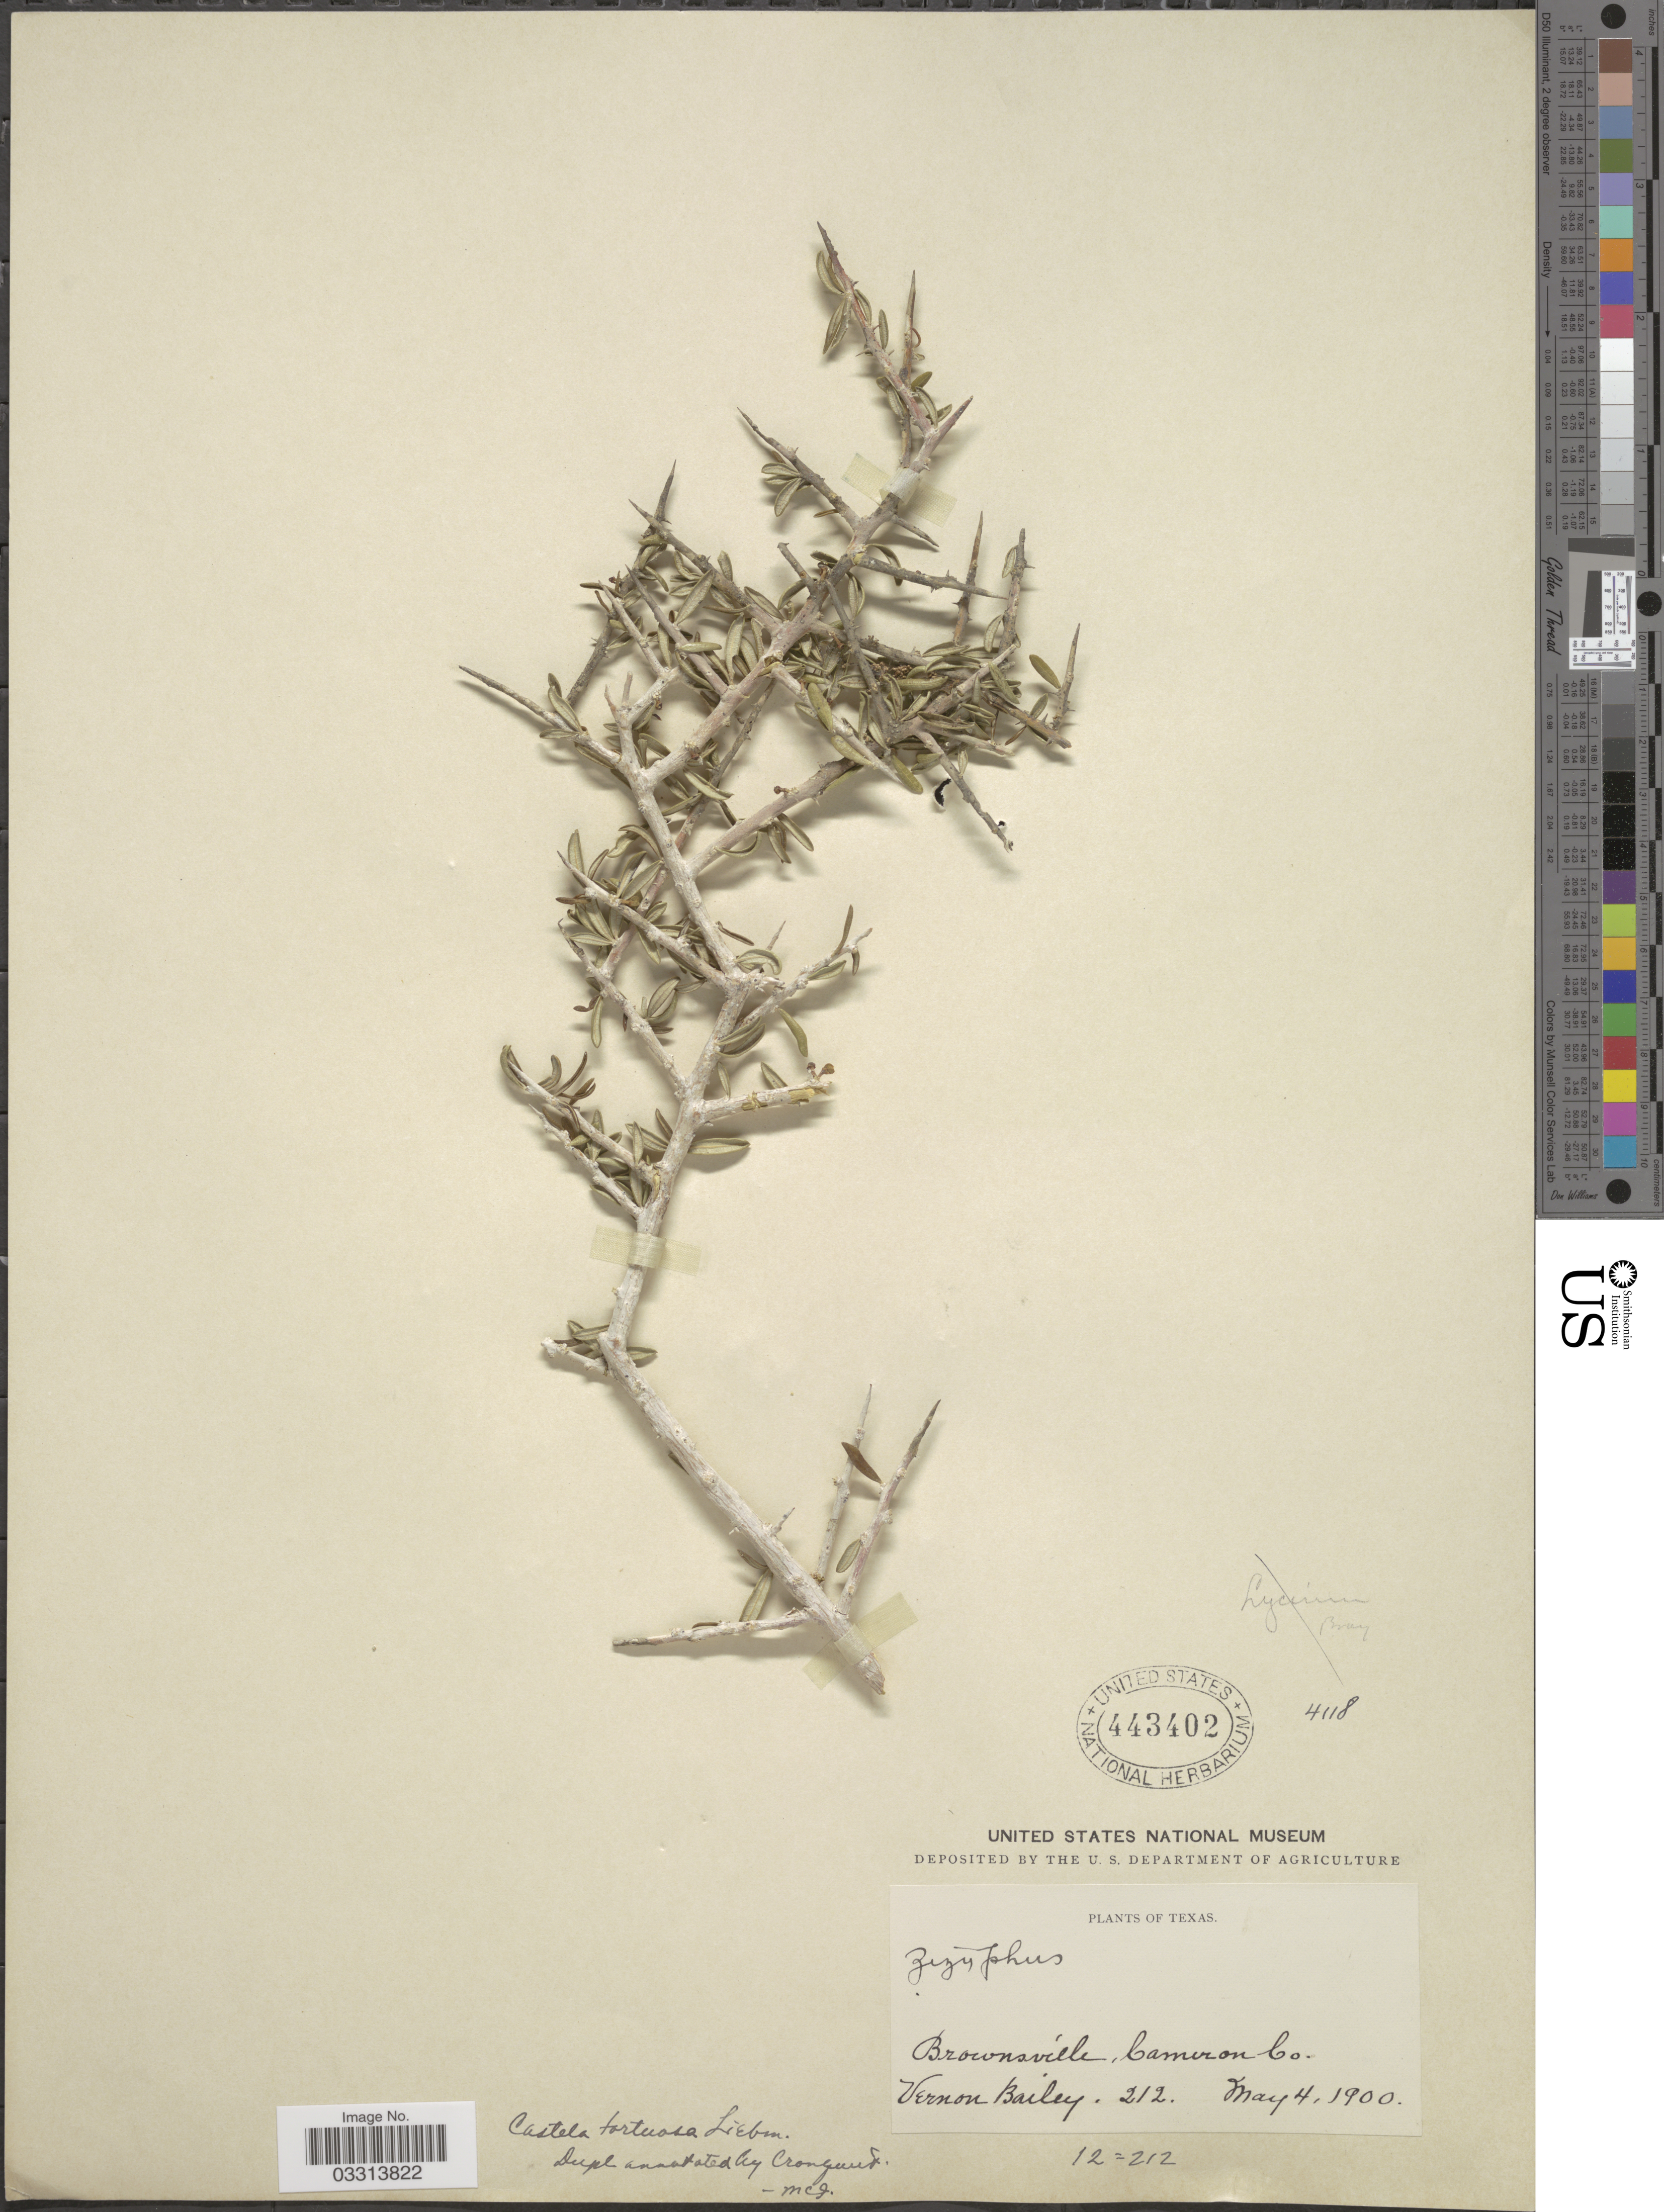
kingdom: Plantae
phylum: Tracheophyta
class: Magnoliopsida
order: Sapindales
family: Simaroubaceae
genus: Castela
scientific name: Castela tortuosa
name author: Liebm.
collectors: V. O. Bailey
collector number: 212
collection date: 1900-05-04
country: United States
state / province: Texas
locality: Brownsville, Cameron Co.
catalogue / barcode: US 443402